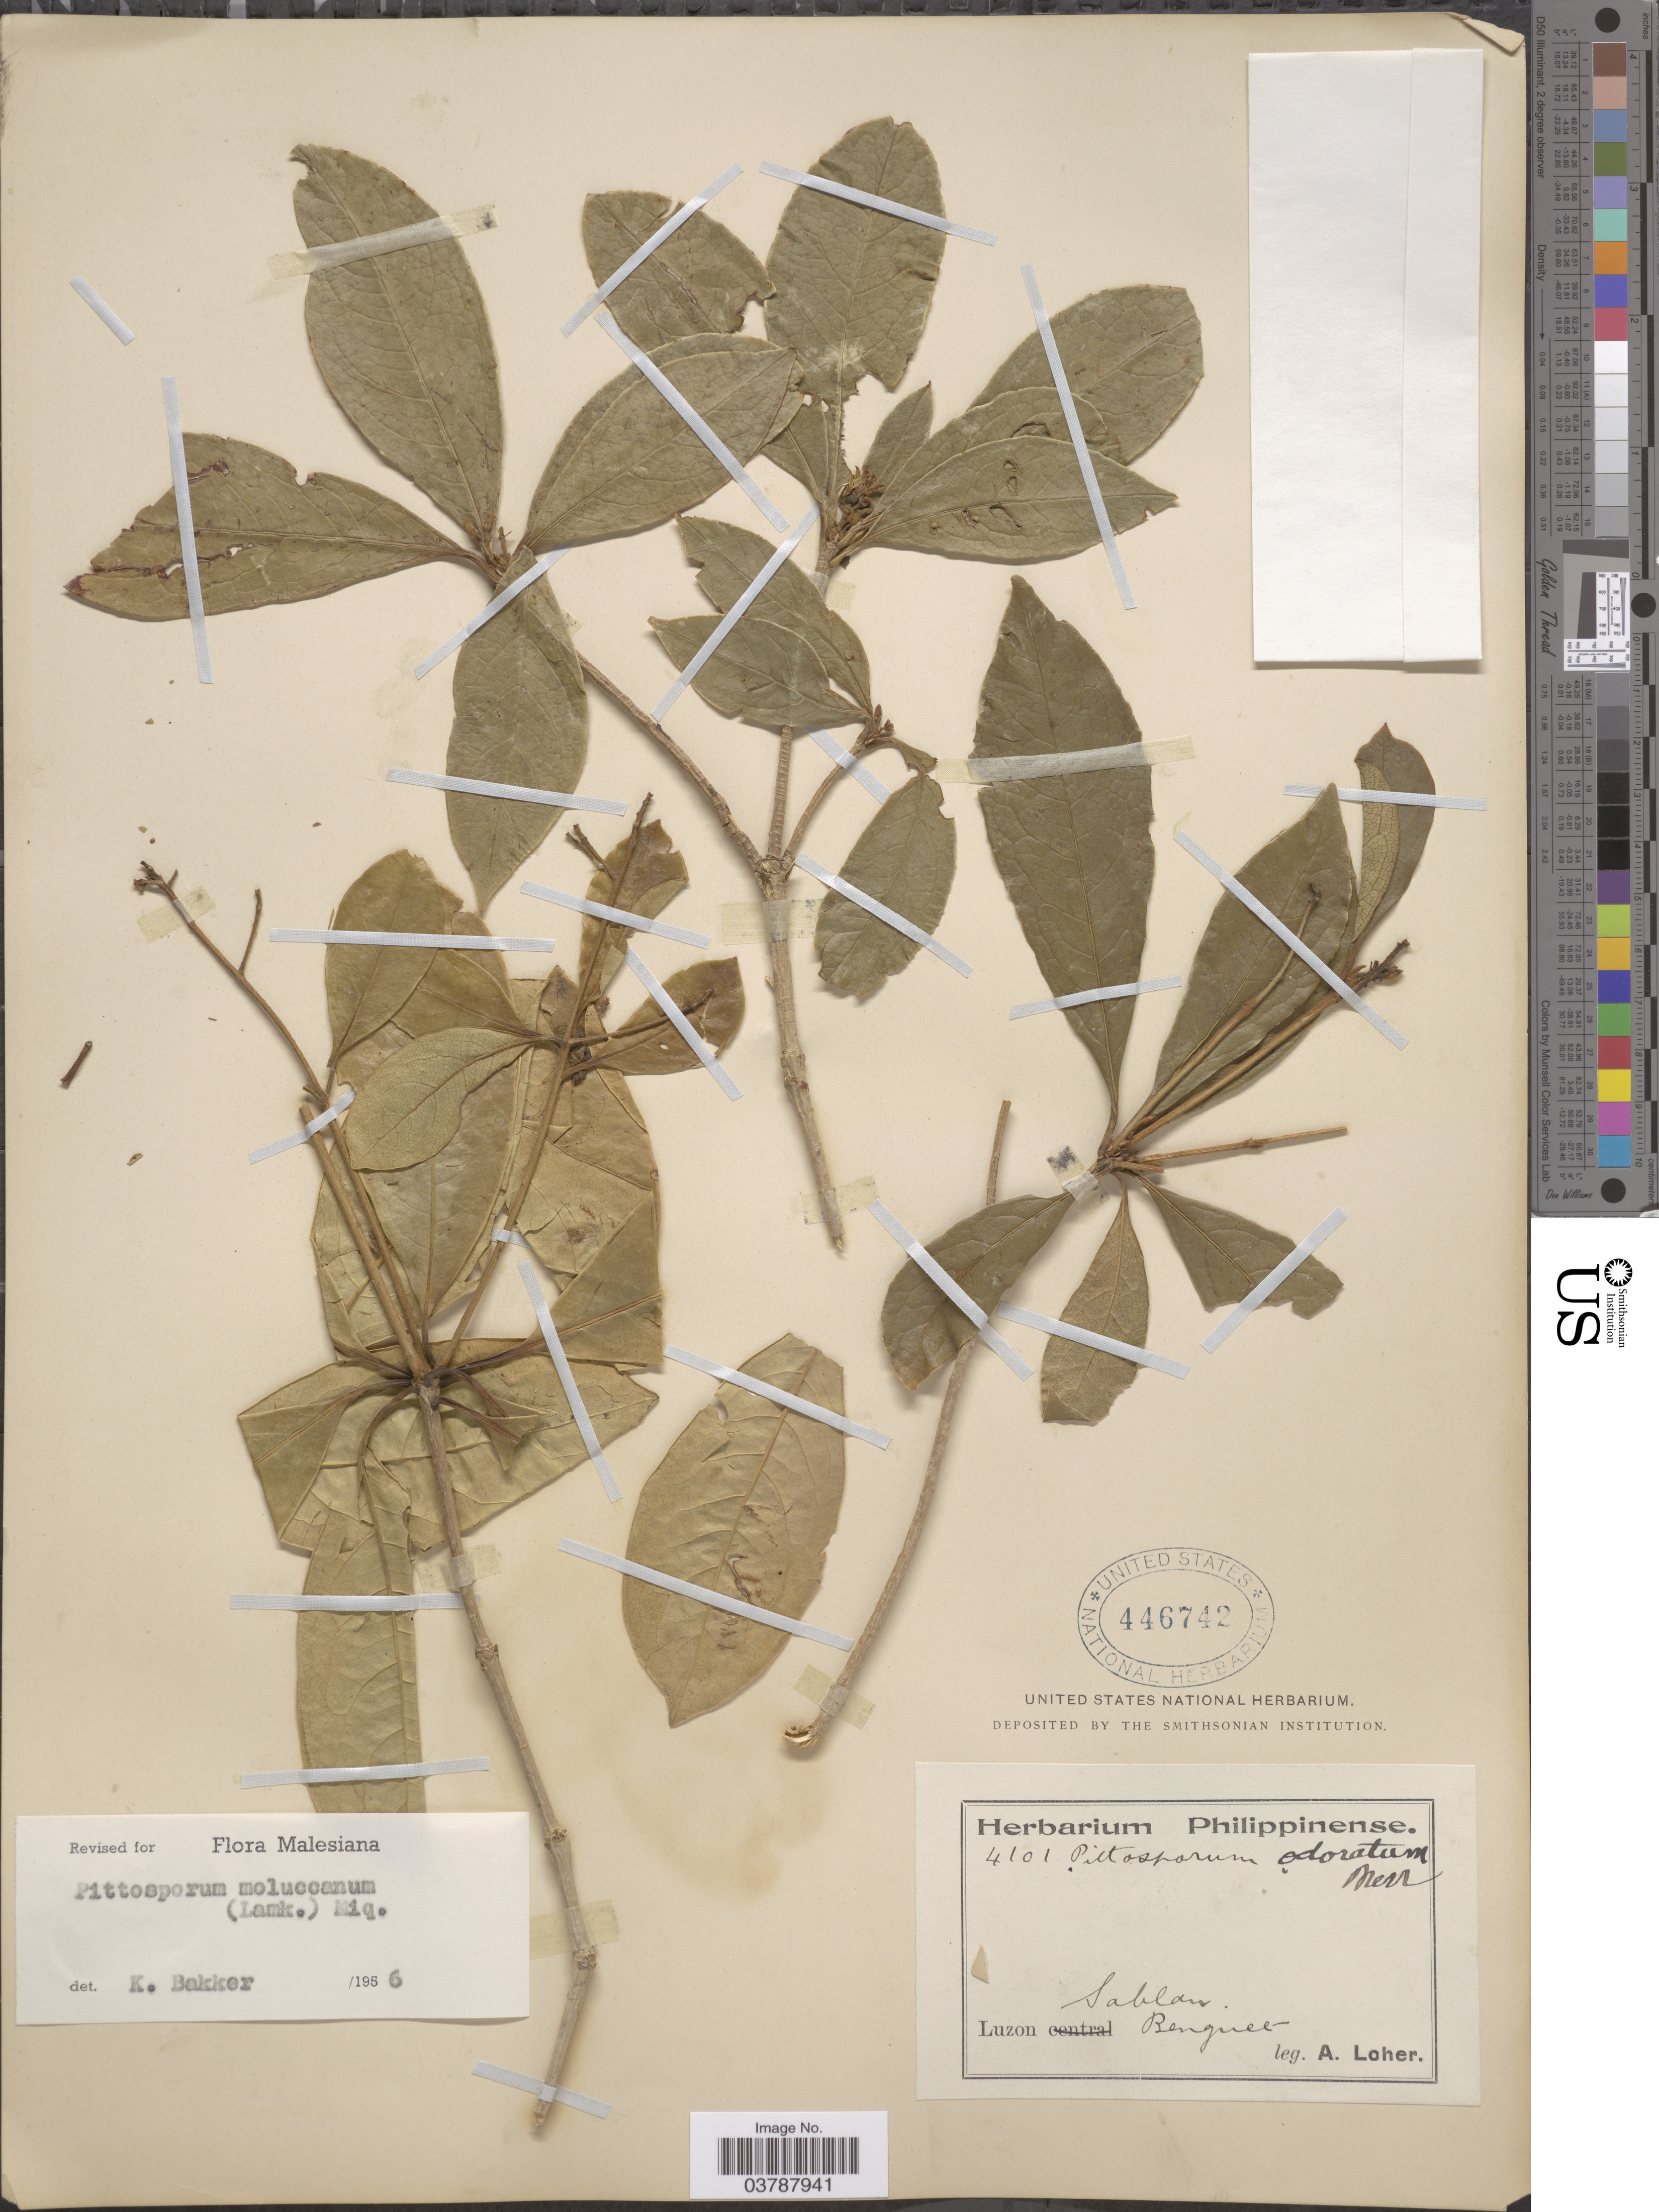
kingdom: Plantae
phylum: Tracheophyta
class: Magnoliopsida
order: Apiales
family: Pittosporaceae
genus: Pittosporum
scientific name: Pittosporum moluccanum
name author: (Lam.) Miq.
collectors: A. Loher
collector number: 4101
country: Philippines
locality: Sablan. Benguet. Luzon.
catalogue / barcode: US 446742